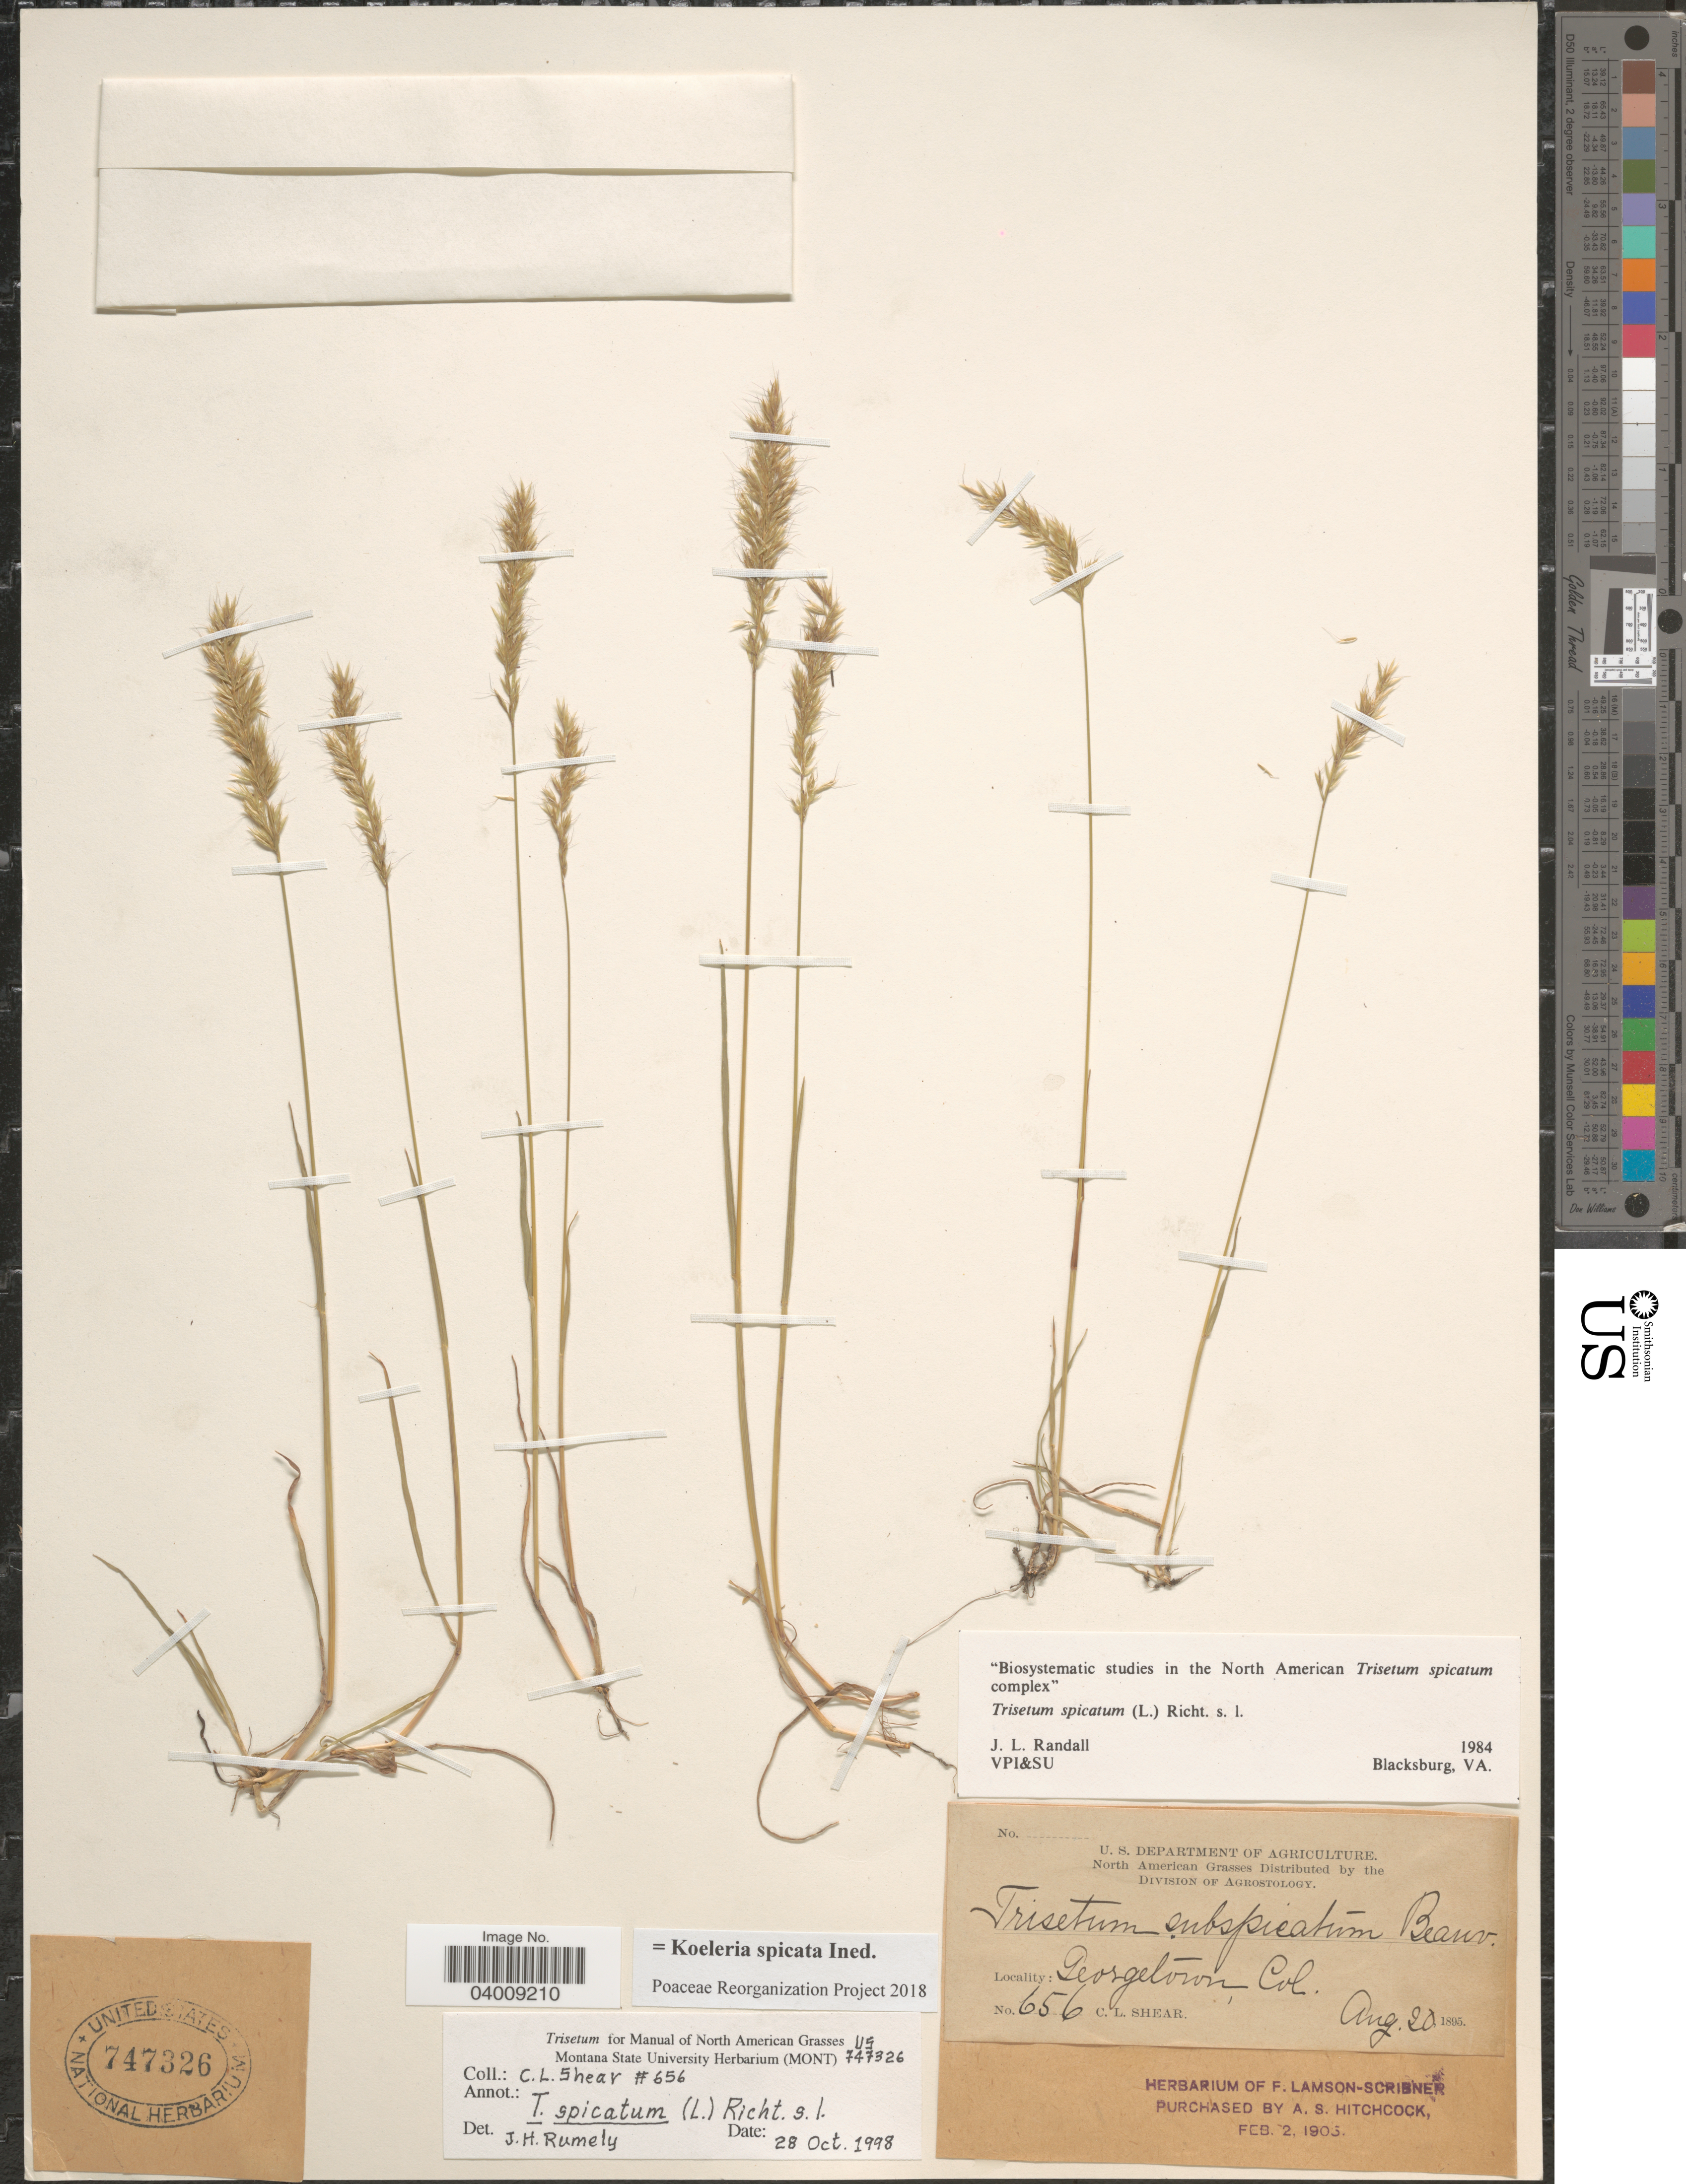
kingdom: Plantae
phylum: Tracheophyta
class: Liliopsida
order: Poales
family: Poaceae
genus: Koeleria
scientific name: Koeleria spicata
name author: (L.) Barberá et al.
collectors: C. L. Shear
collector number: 656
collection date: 1895-08-20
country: United States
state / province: Colorado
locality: Georgetown.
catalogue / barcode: US 747326